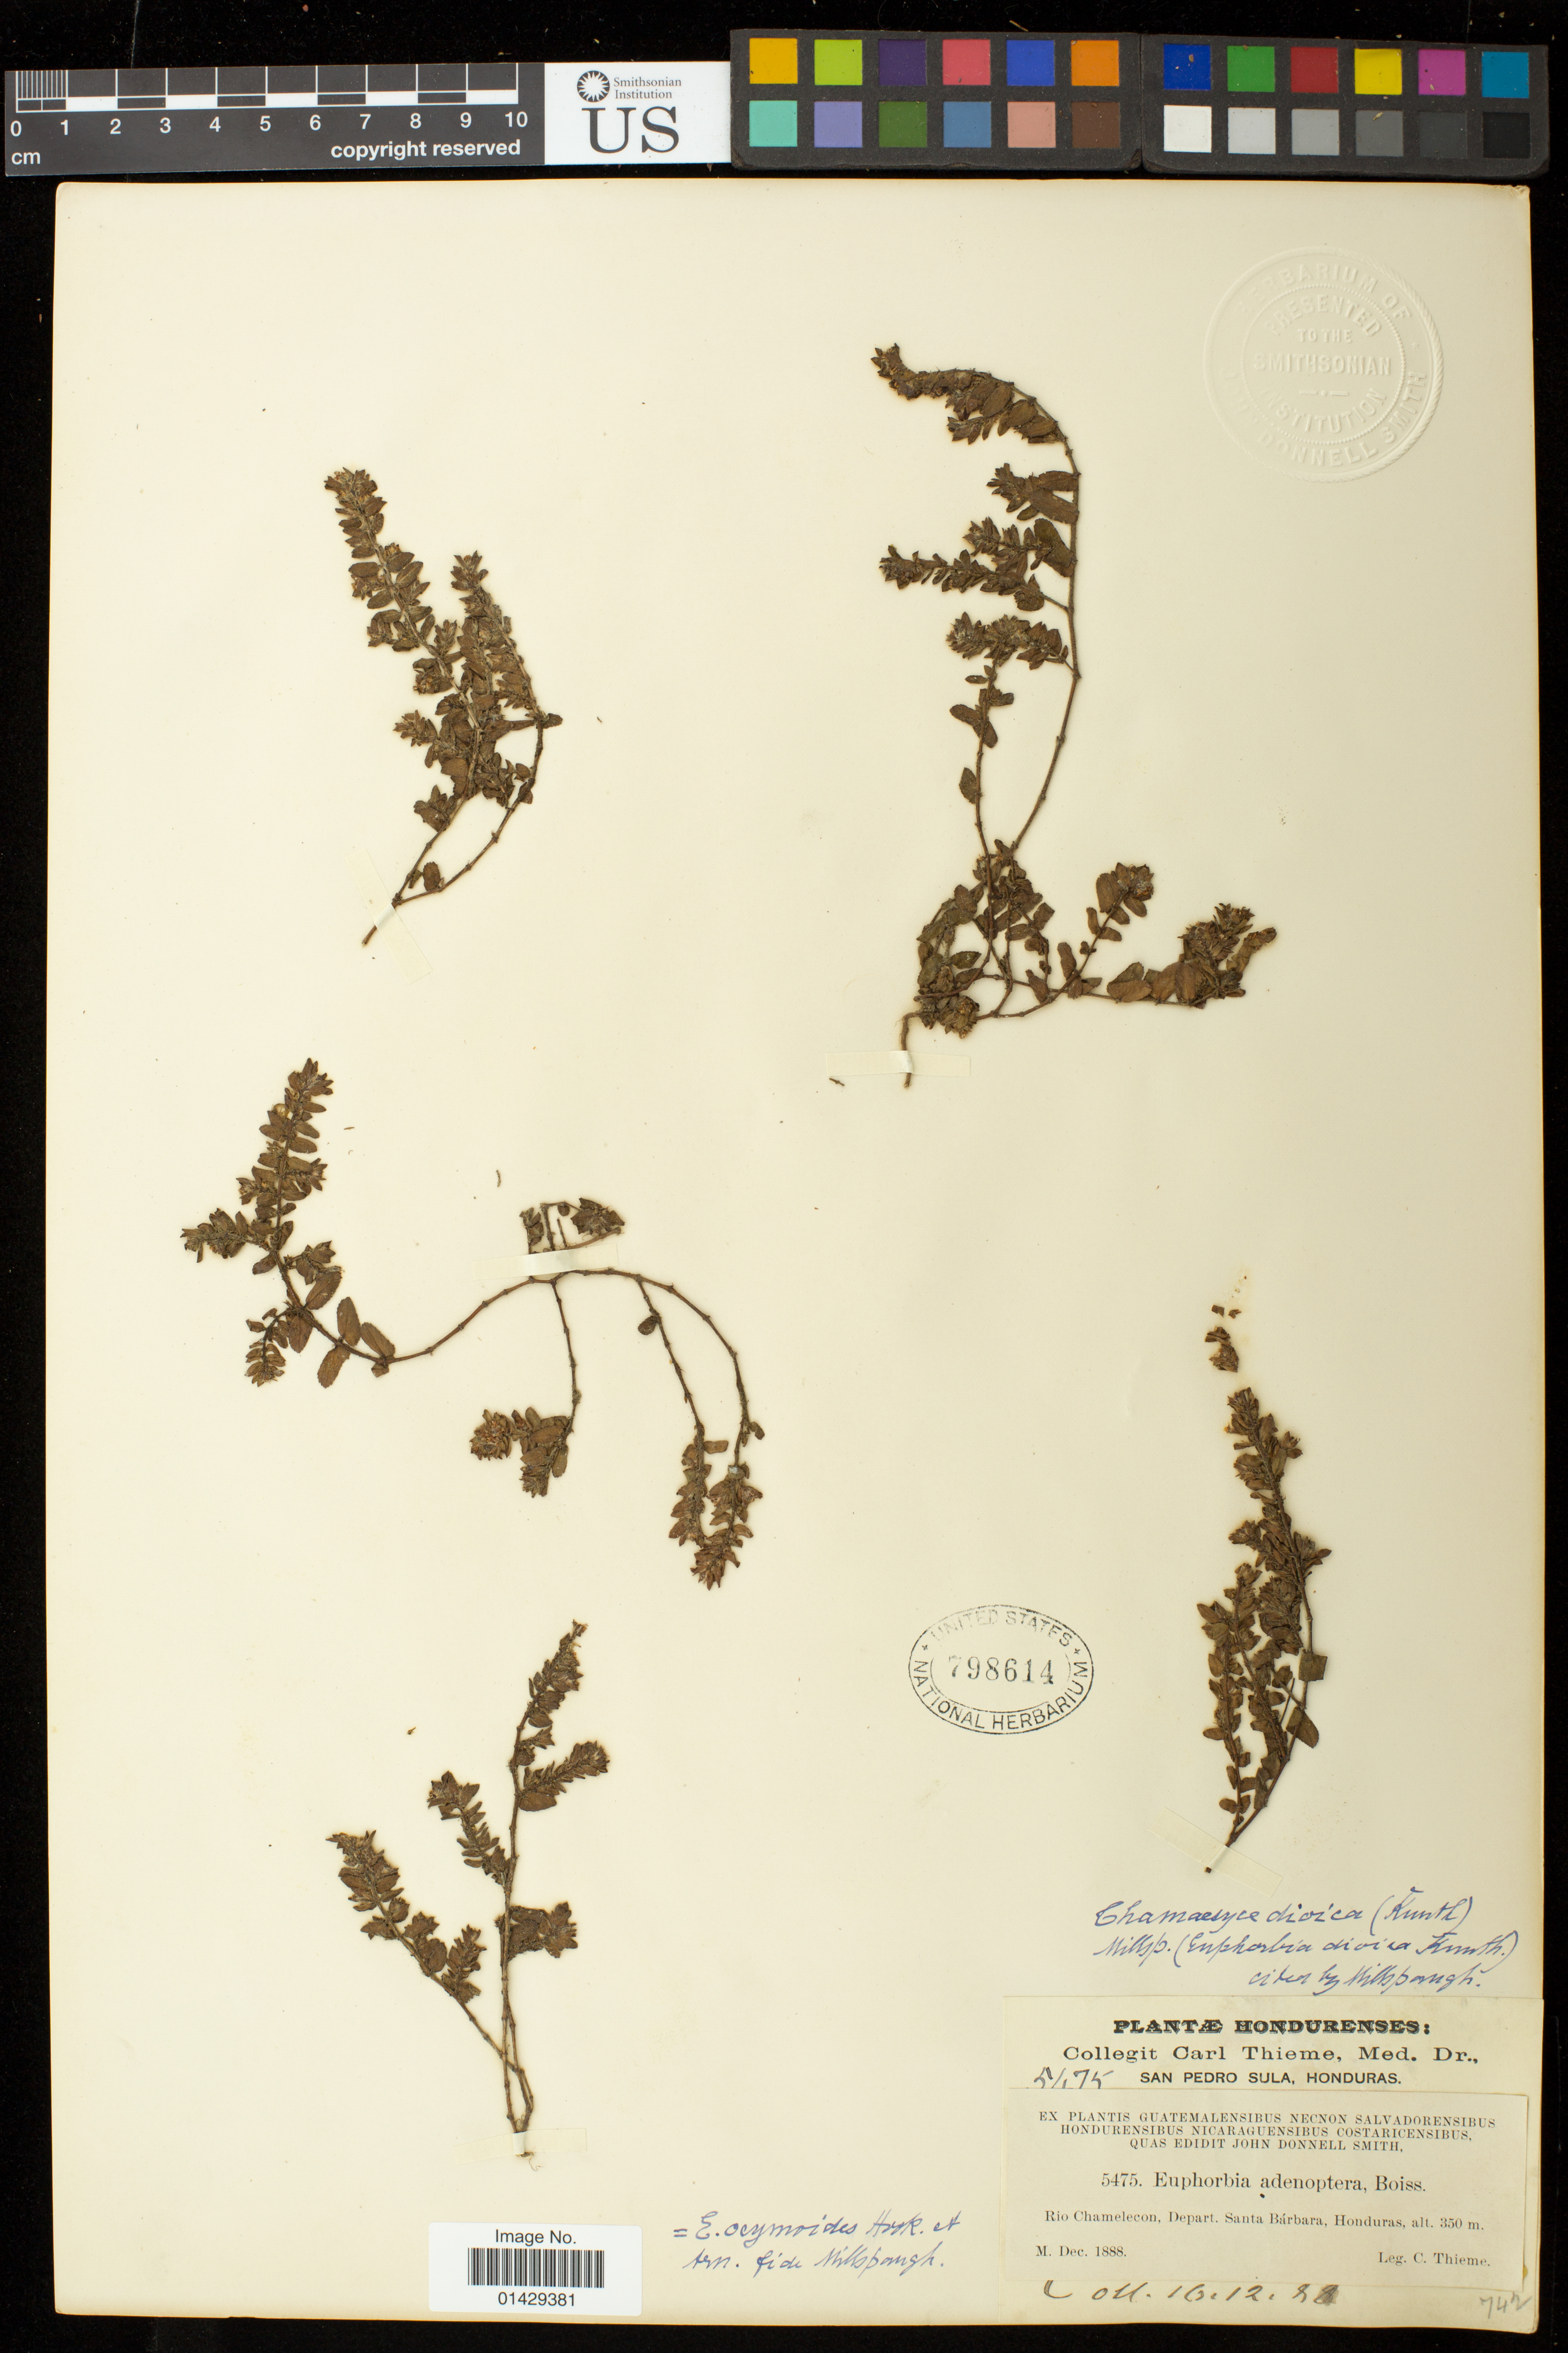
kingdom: Plantae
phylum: Tracheophyta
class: Magnoliopsida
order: Malpighiales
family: Euphorbiaceae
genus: Euphorbia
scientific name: Euphorbia dioeca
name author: Kunth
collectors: C. Thieme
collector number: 5475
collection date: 1888-12-16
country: Honduras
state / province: Santa Bárbara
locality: Rio Chamelecon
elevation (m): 350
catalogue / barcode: US 798614